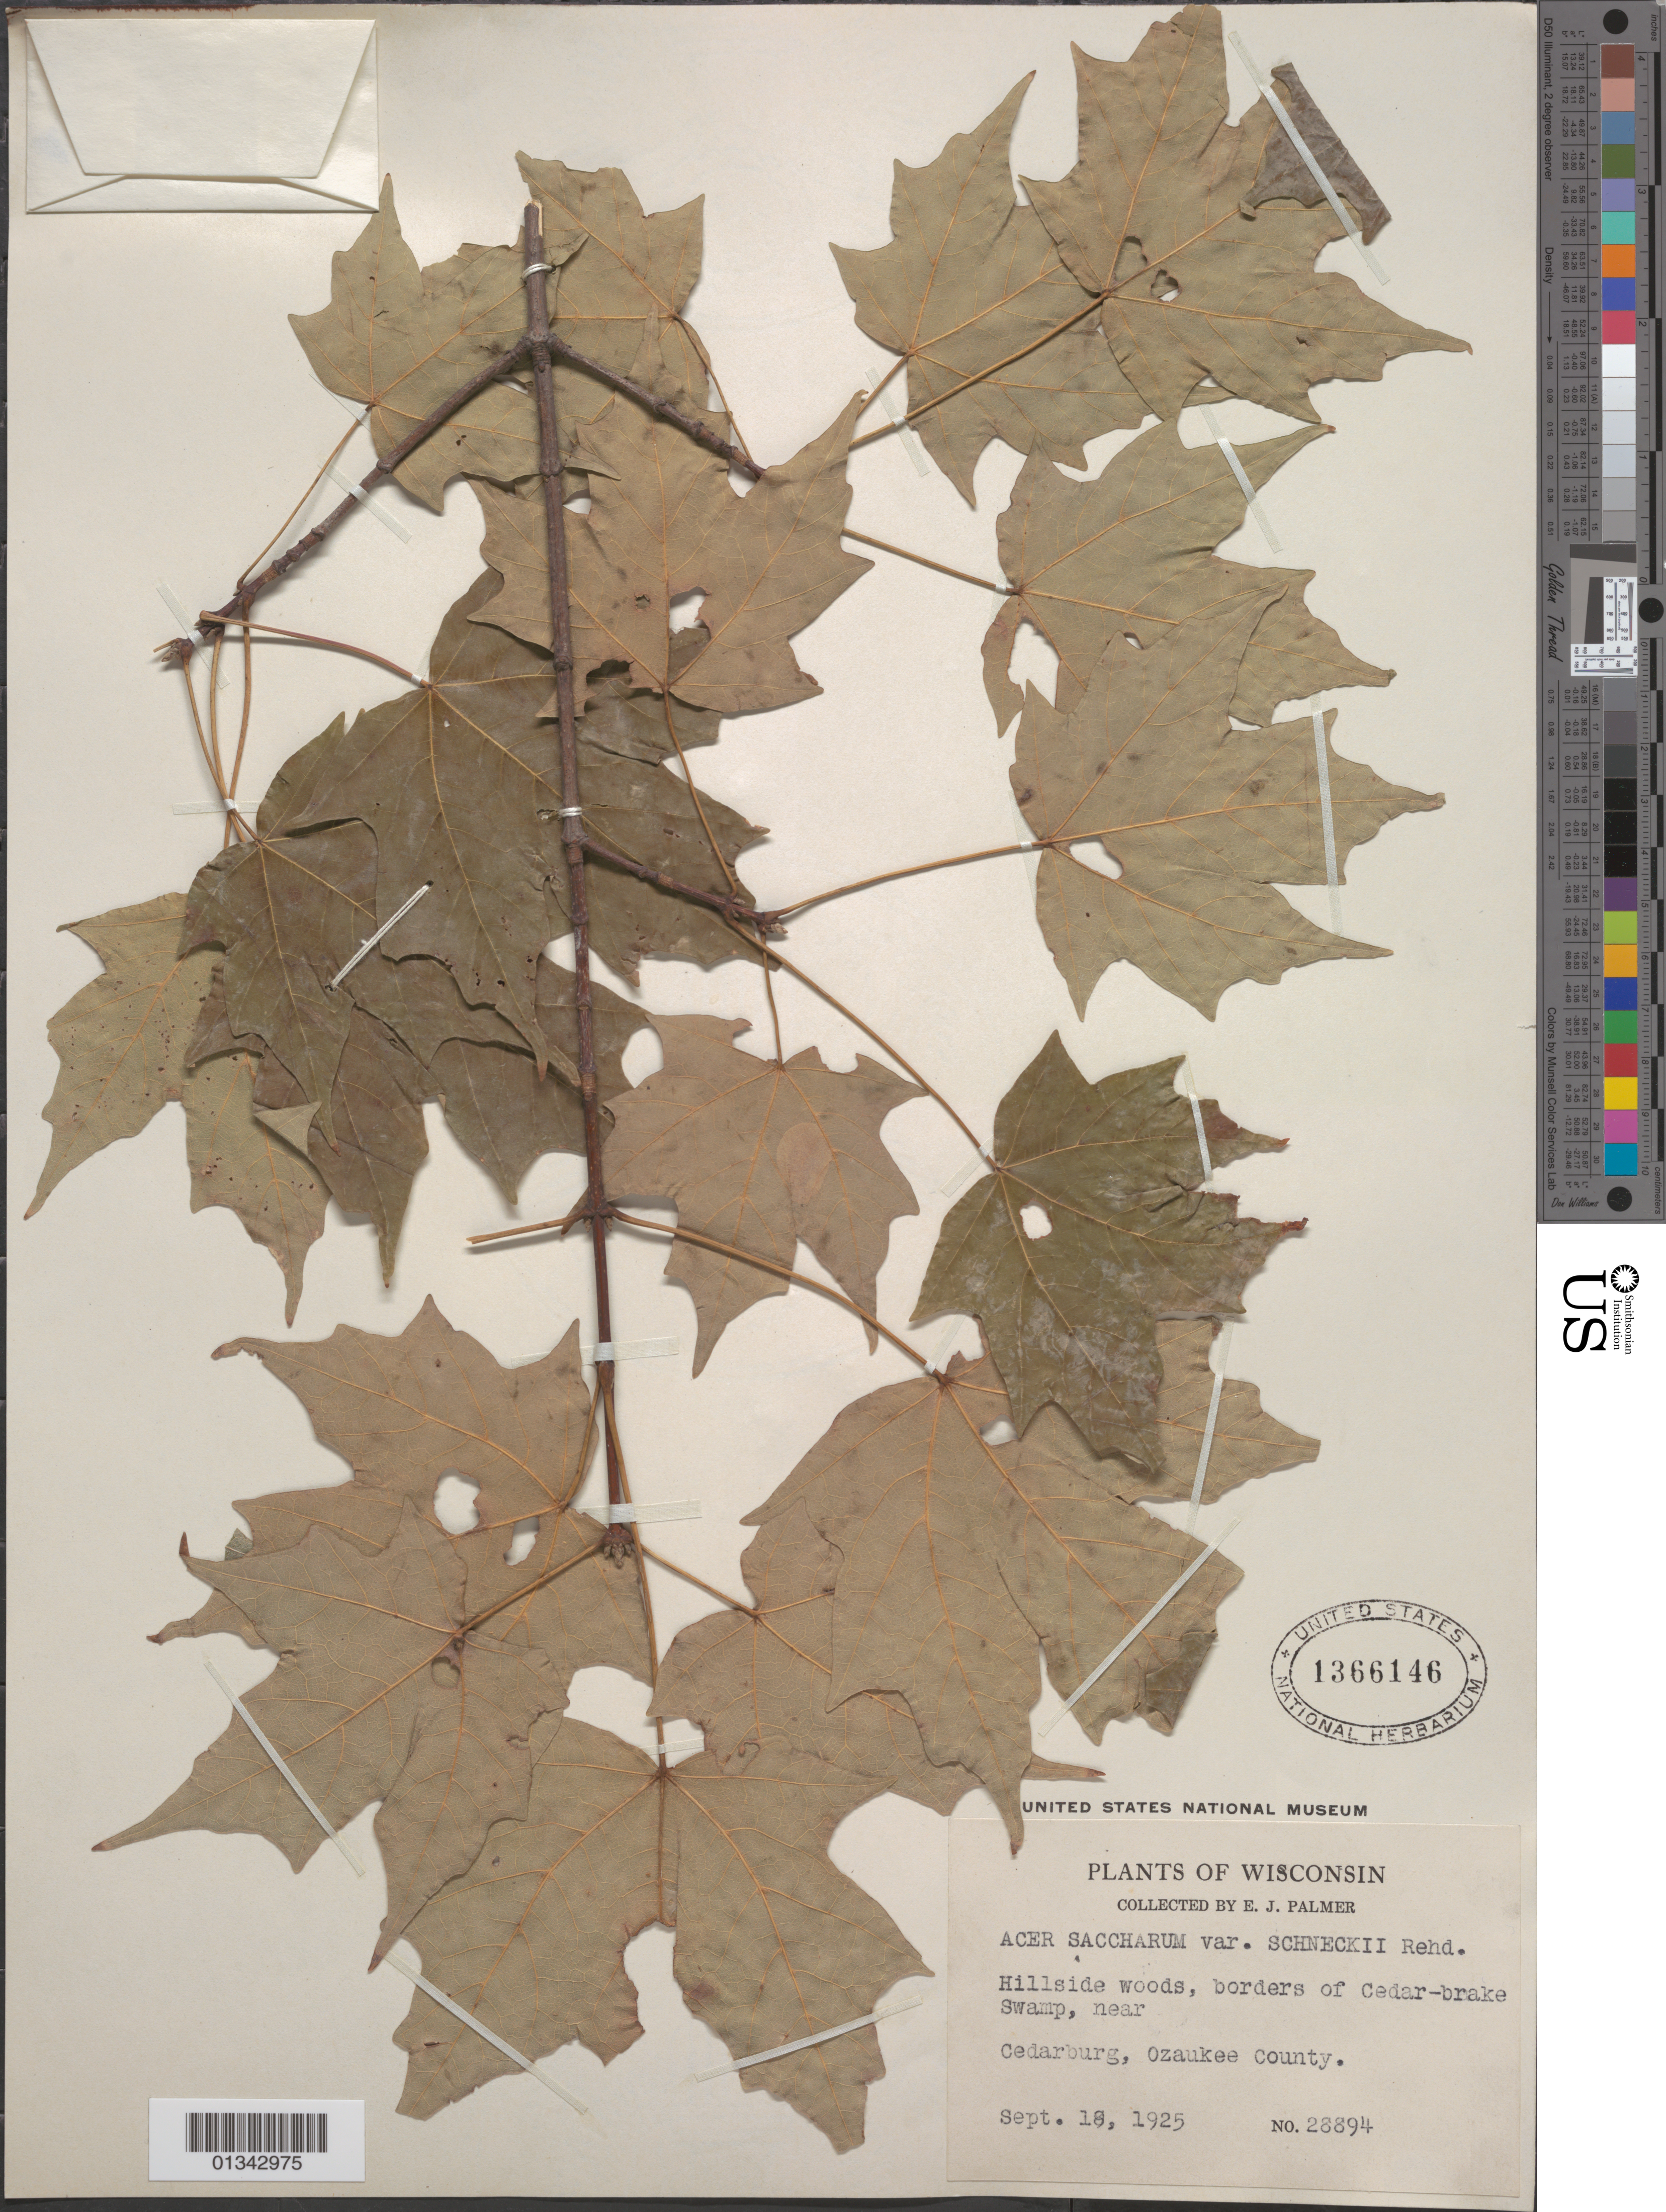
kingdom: Plantae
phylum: Tracheophyta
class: Magnoliopsida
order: Sapindales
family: Sapindaceae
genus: Acer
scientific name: Acer saccharum var. schneckii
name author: Rehder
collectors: E. J. Palmer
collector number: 28894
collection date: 1925-09-18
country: United States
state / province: Wisconsin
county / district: Ozaukee County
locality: Ozaukee County, near Cedarburg, borders of Cedar-brake Swamp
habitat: Hillside woods, borders of Cedar-brake Swamp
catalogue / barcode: US 1366146